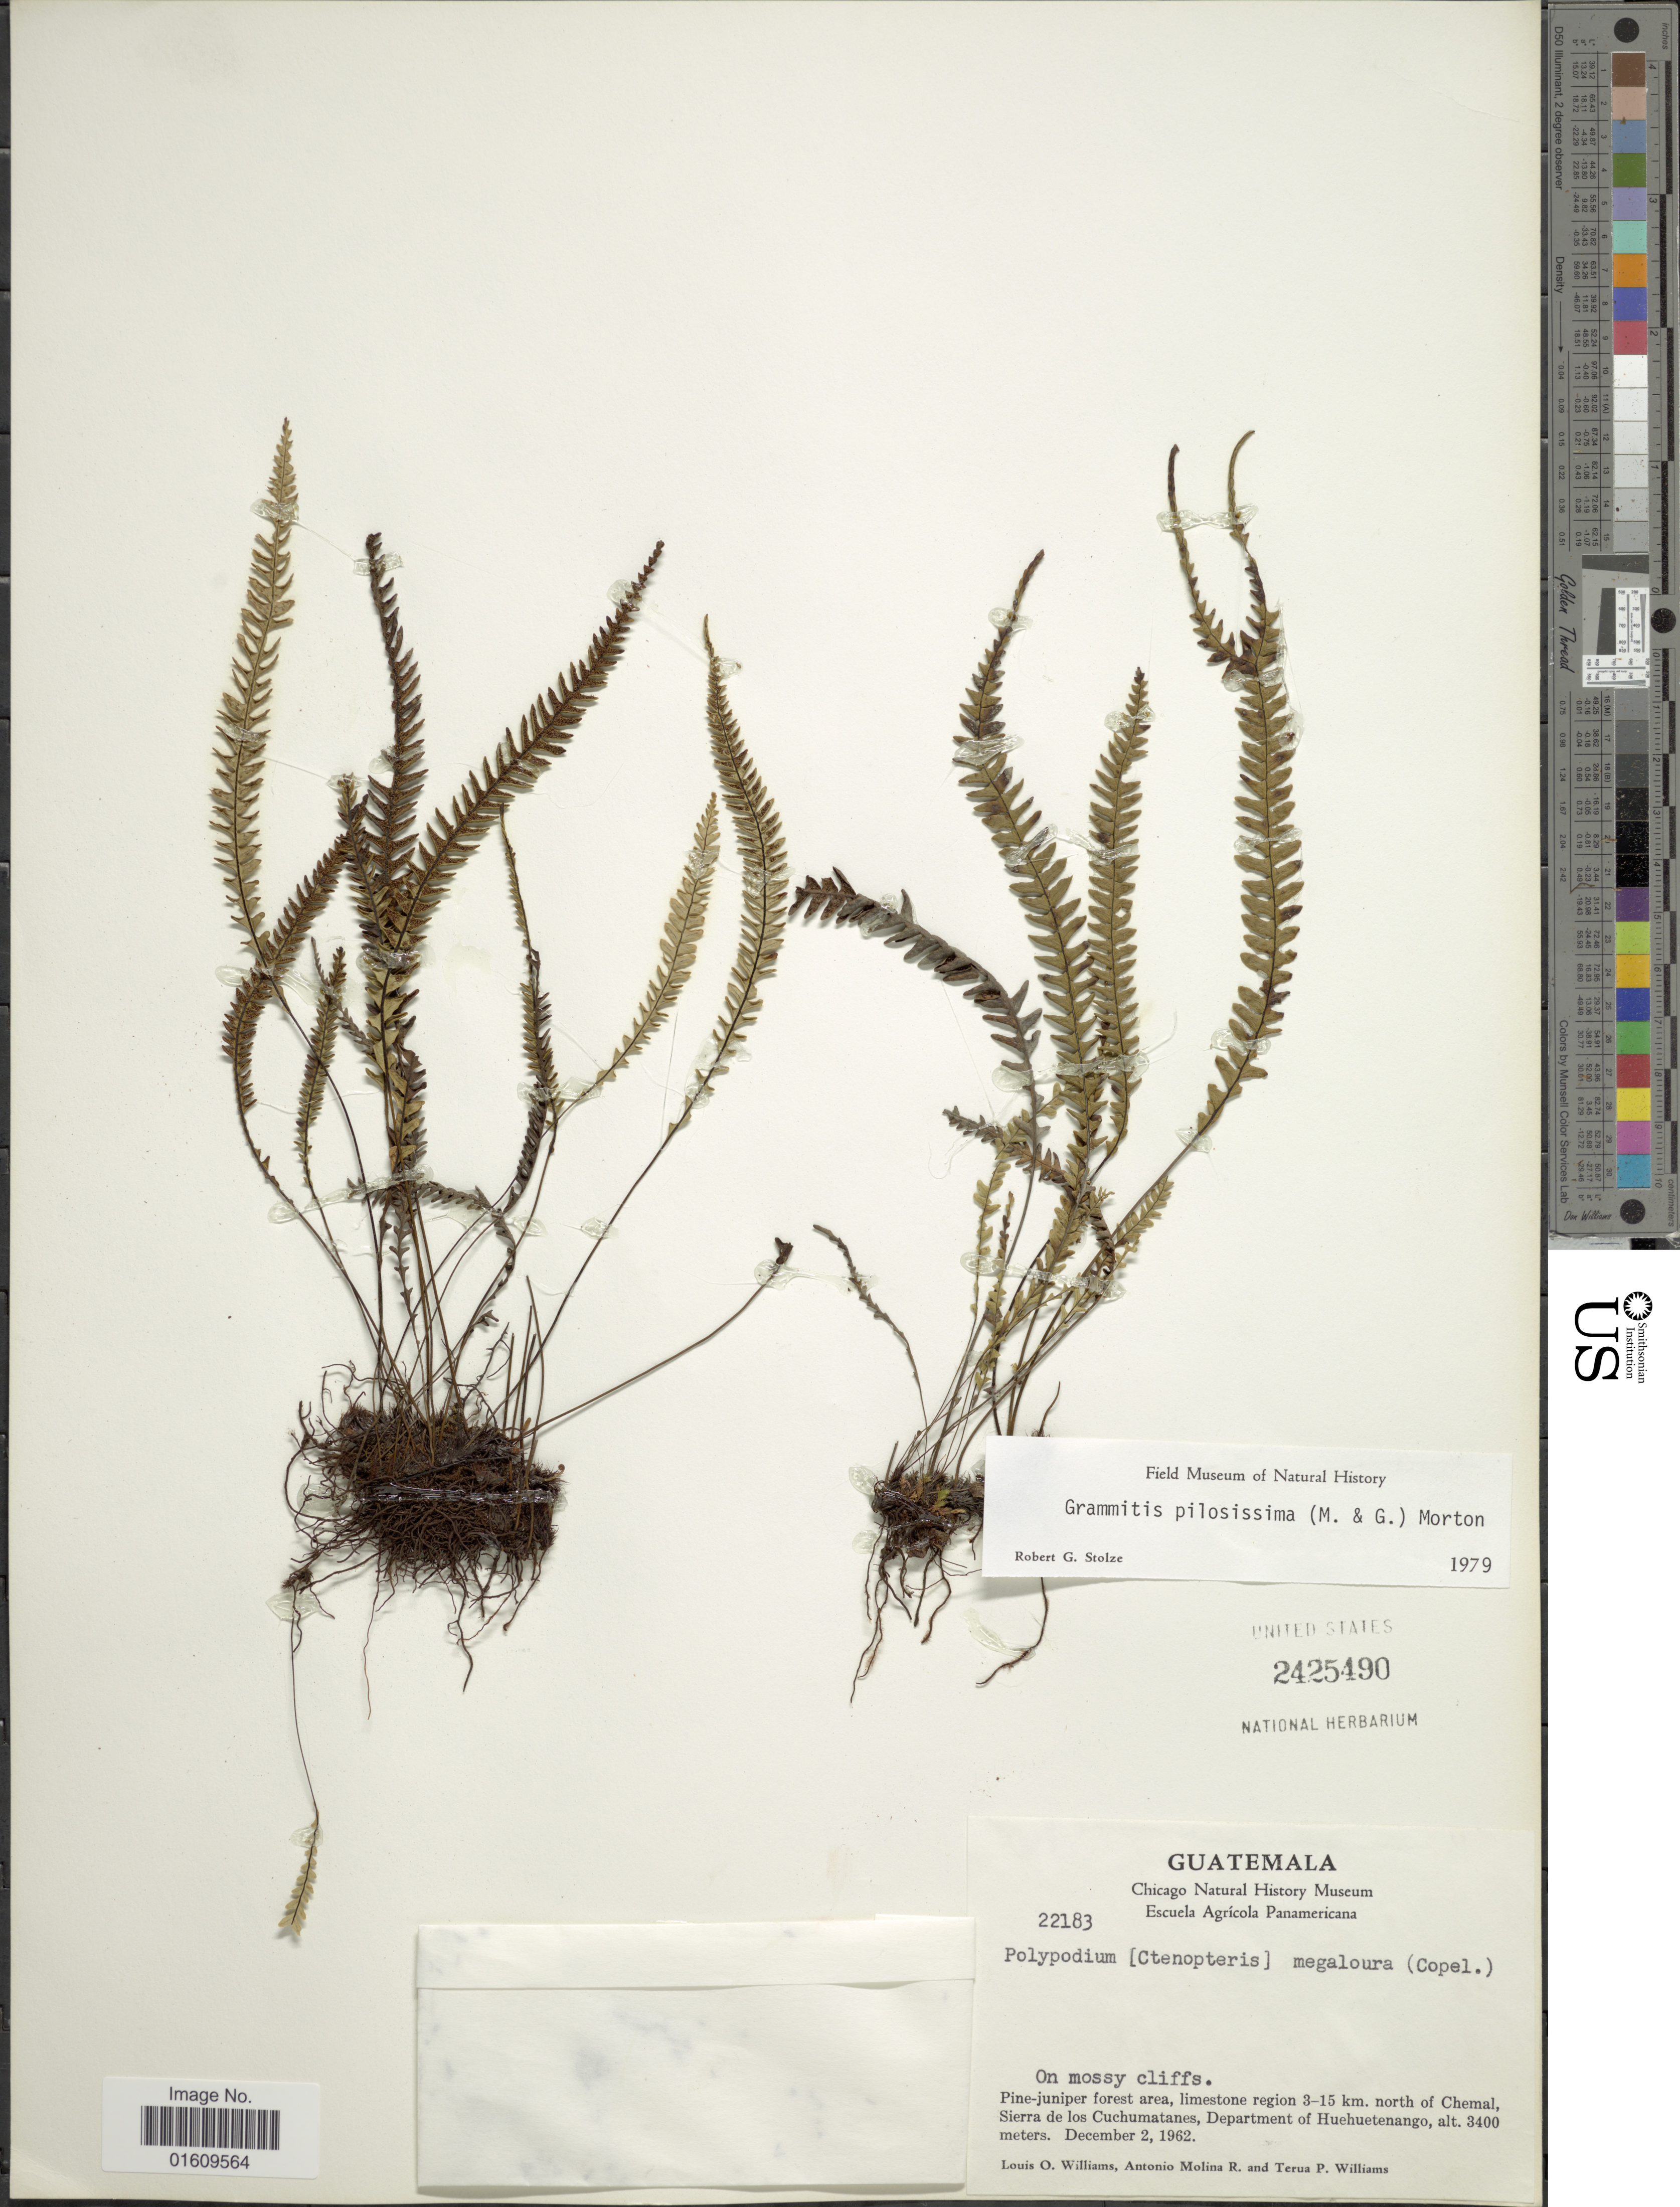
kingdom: Plantae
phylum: Tracheophyta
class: Polypodiopsida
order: Polypodiales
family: Polypodiaceae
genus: Melpomene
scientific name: Melpomene pilosissima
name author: (M. Martens & Galeotti) A.R. Sm. & R.C. Moran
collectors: L. O. Williams, A. Molina R. & T. P. Williams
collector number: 22183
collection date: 1962-12-02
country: Guatemala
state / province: Huehuetenango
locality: Limestone area 3-15 km, north of Chemal Sierra de los Cuchumatanes, Departement of Huehuetenango.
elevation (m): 3400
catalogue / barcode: US 2425490